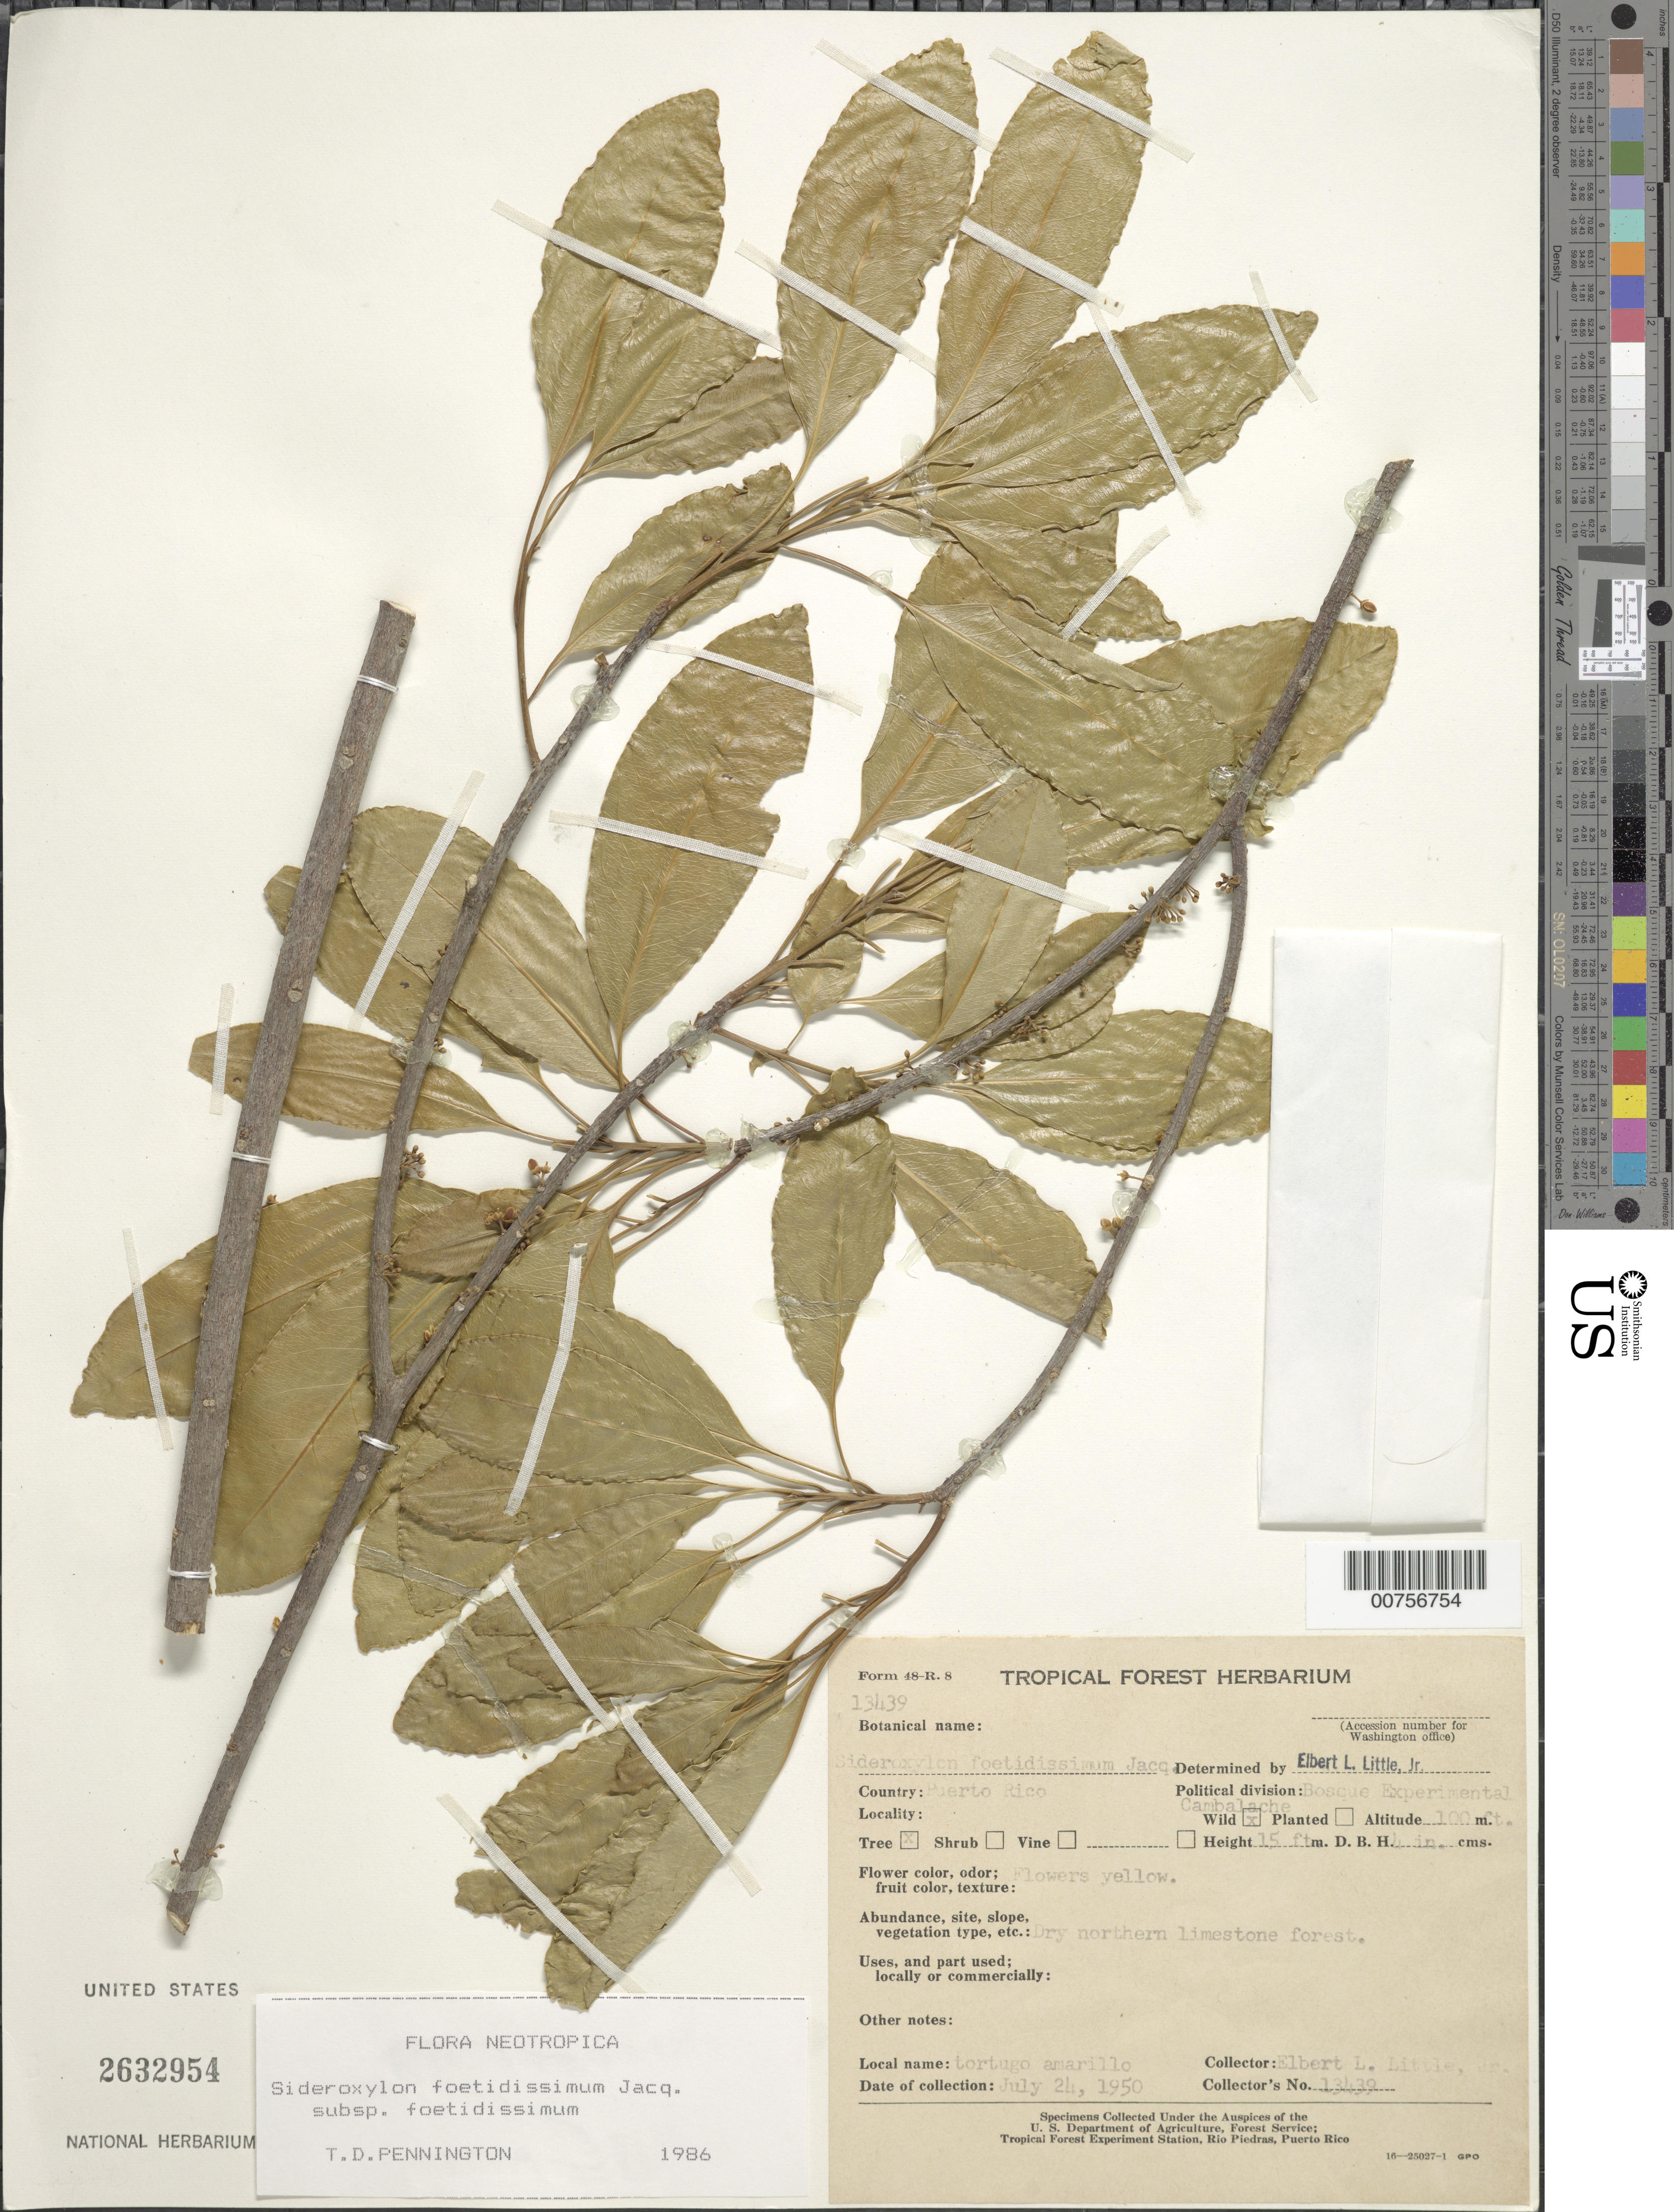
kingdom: Plantae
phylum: Tracheophyta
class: Magnoliopsida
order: Ericales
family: Sapotaceae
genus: Sideroxylon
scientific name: Sideroxylon foetidissimum subsp. foetidissimum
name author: Jacq.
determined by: Pennington, T. D., (K)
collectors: E. L. Little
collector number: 13439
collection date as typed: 24 Jul 1950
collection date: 1950-07-24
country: Puerto Rico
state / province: Arecibo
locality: Bosque Experimental Cambalache.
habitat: Dry northern limestone forest.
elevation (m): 30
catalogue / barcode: US 2632954